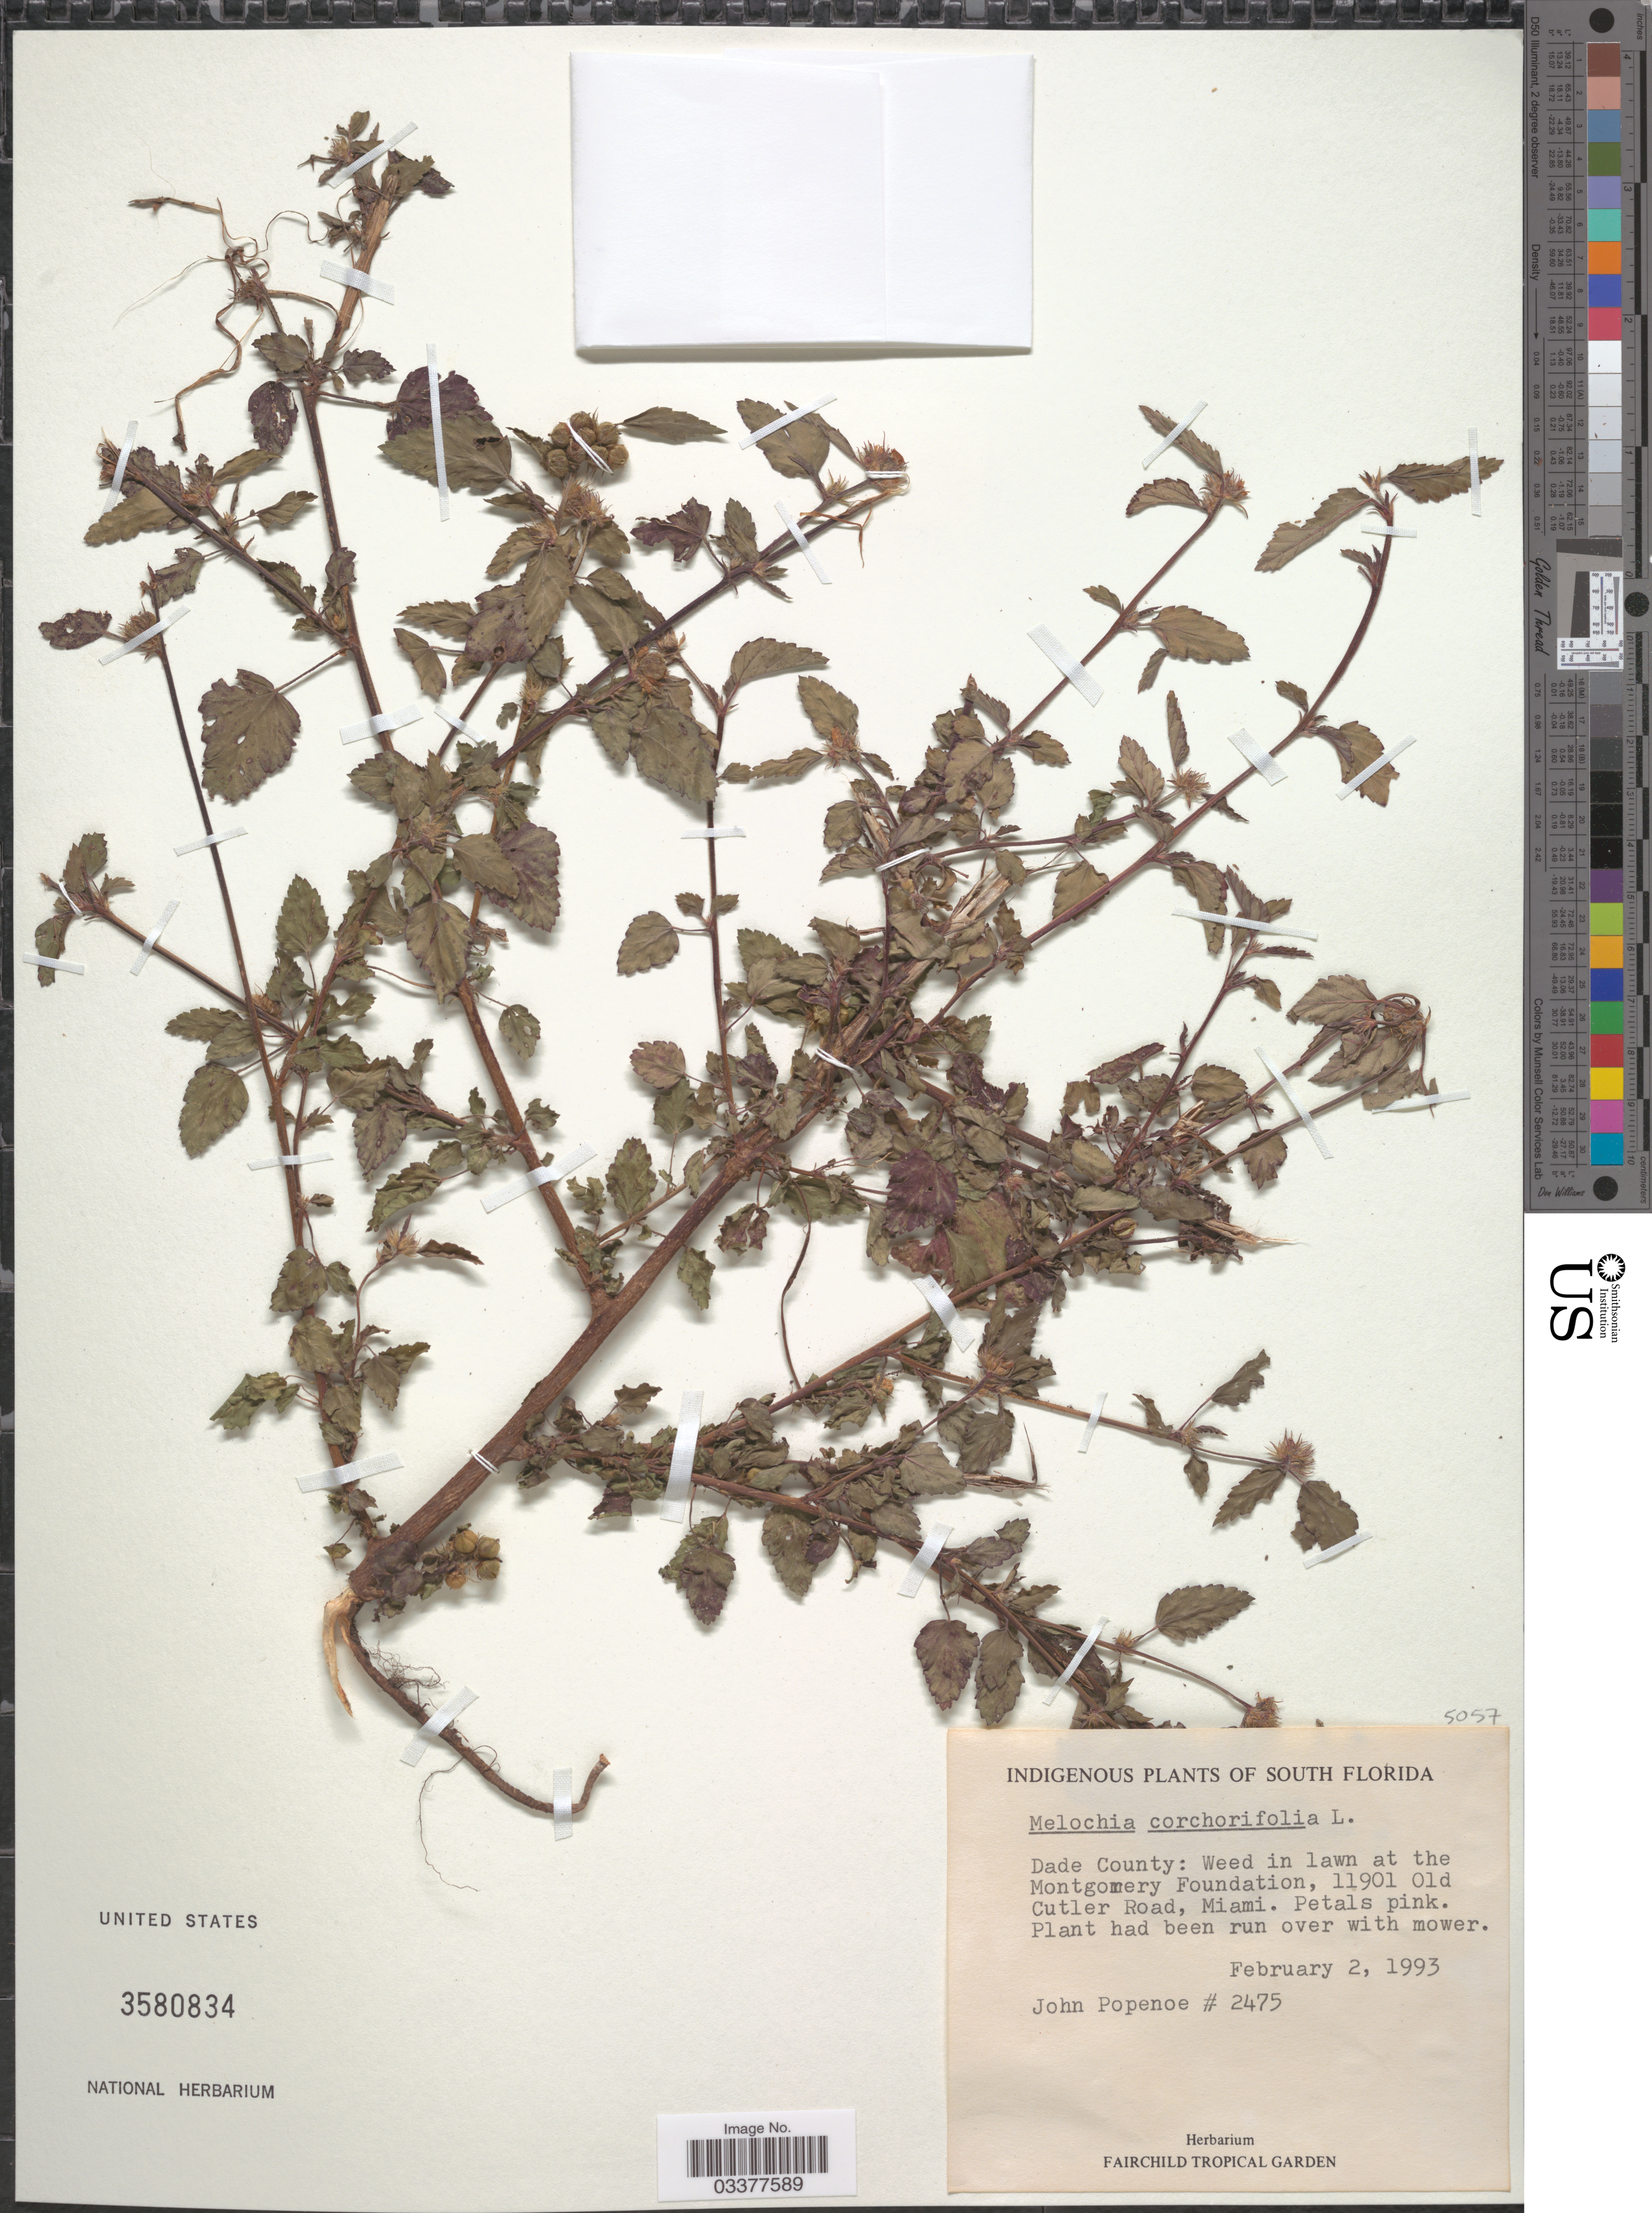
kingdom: Plantae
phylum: Tracheophyta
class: Magnoliopsida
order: Malvales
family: Malvaceae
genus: Melochia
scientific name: Melochia corchorifolia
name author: L.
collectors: J. Popenoe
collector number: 2475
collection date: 1993-02-02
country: United States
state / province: Florida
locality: South Florida. Dade County: Weed in lawn at the Montgomery Foundation, 11901 Old Cutler Road, Miami.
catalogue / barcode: US 3580834